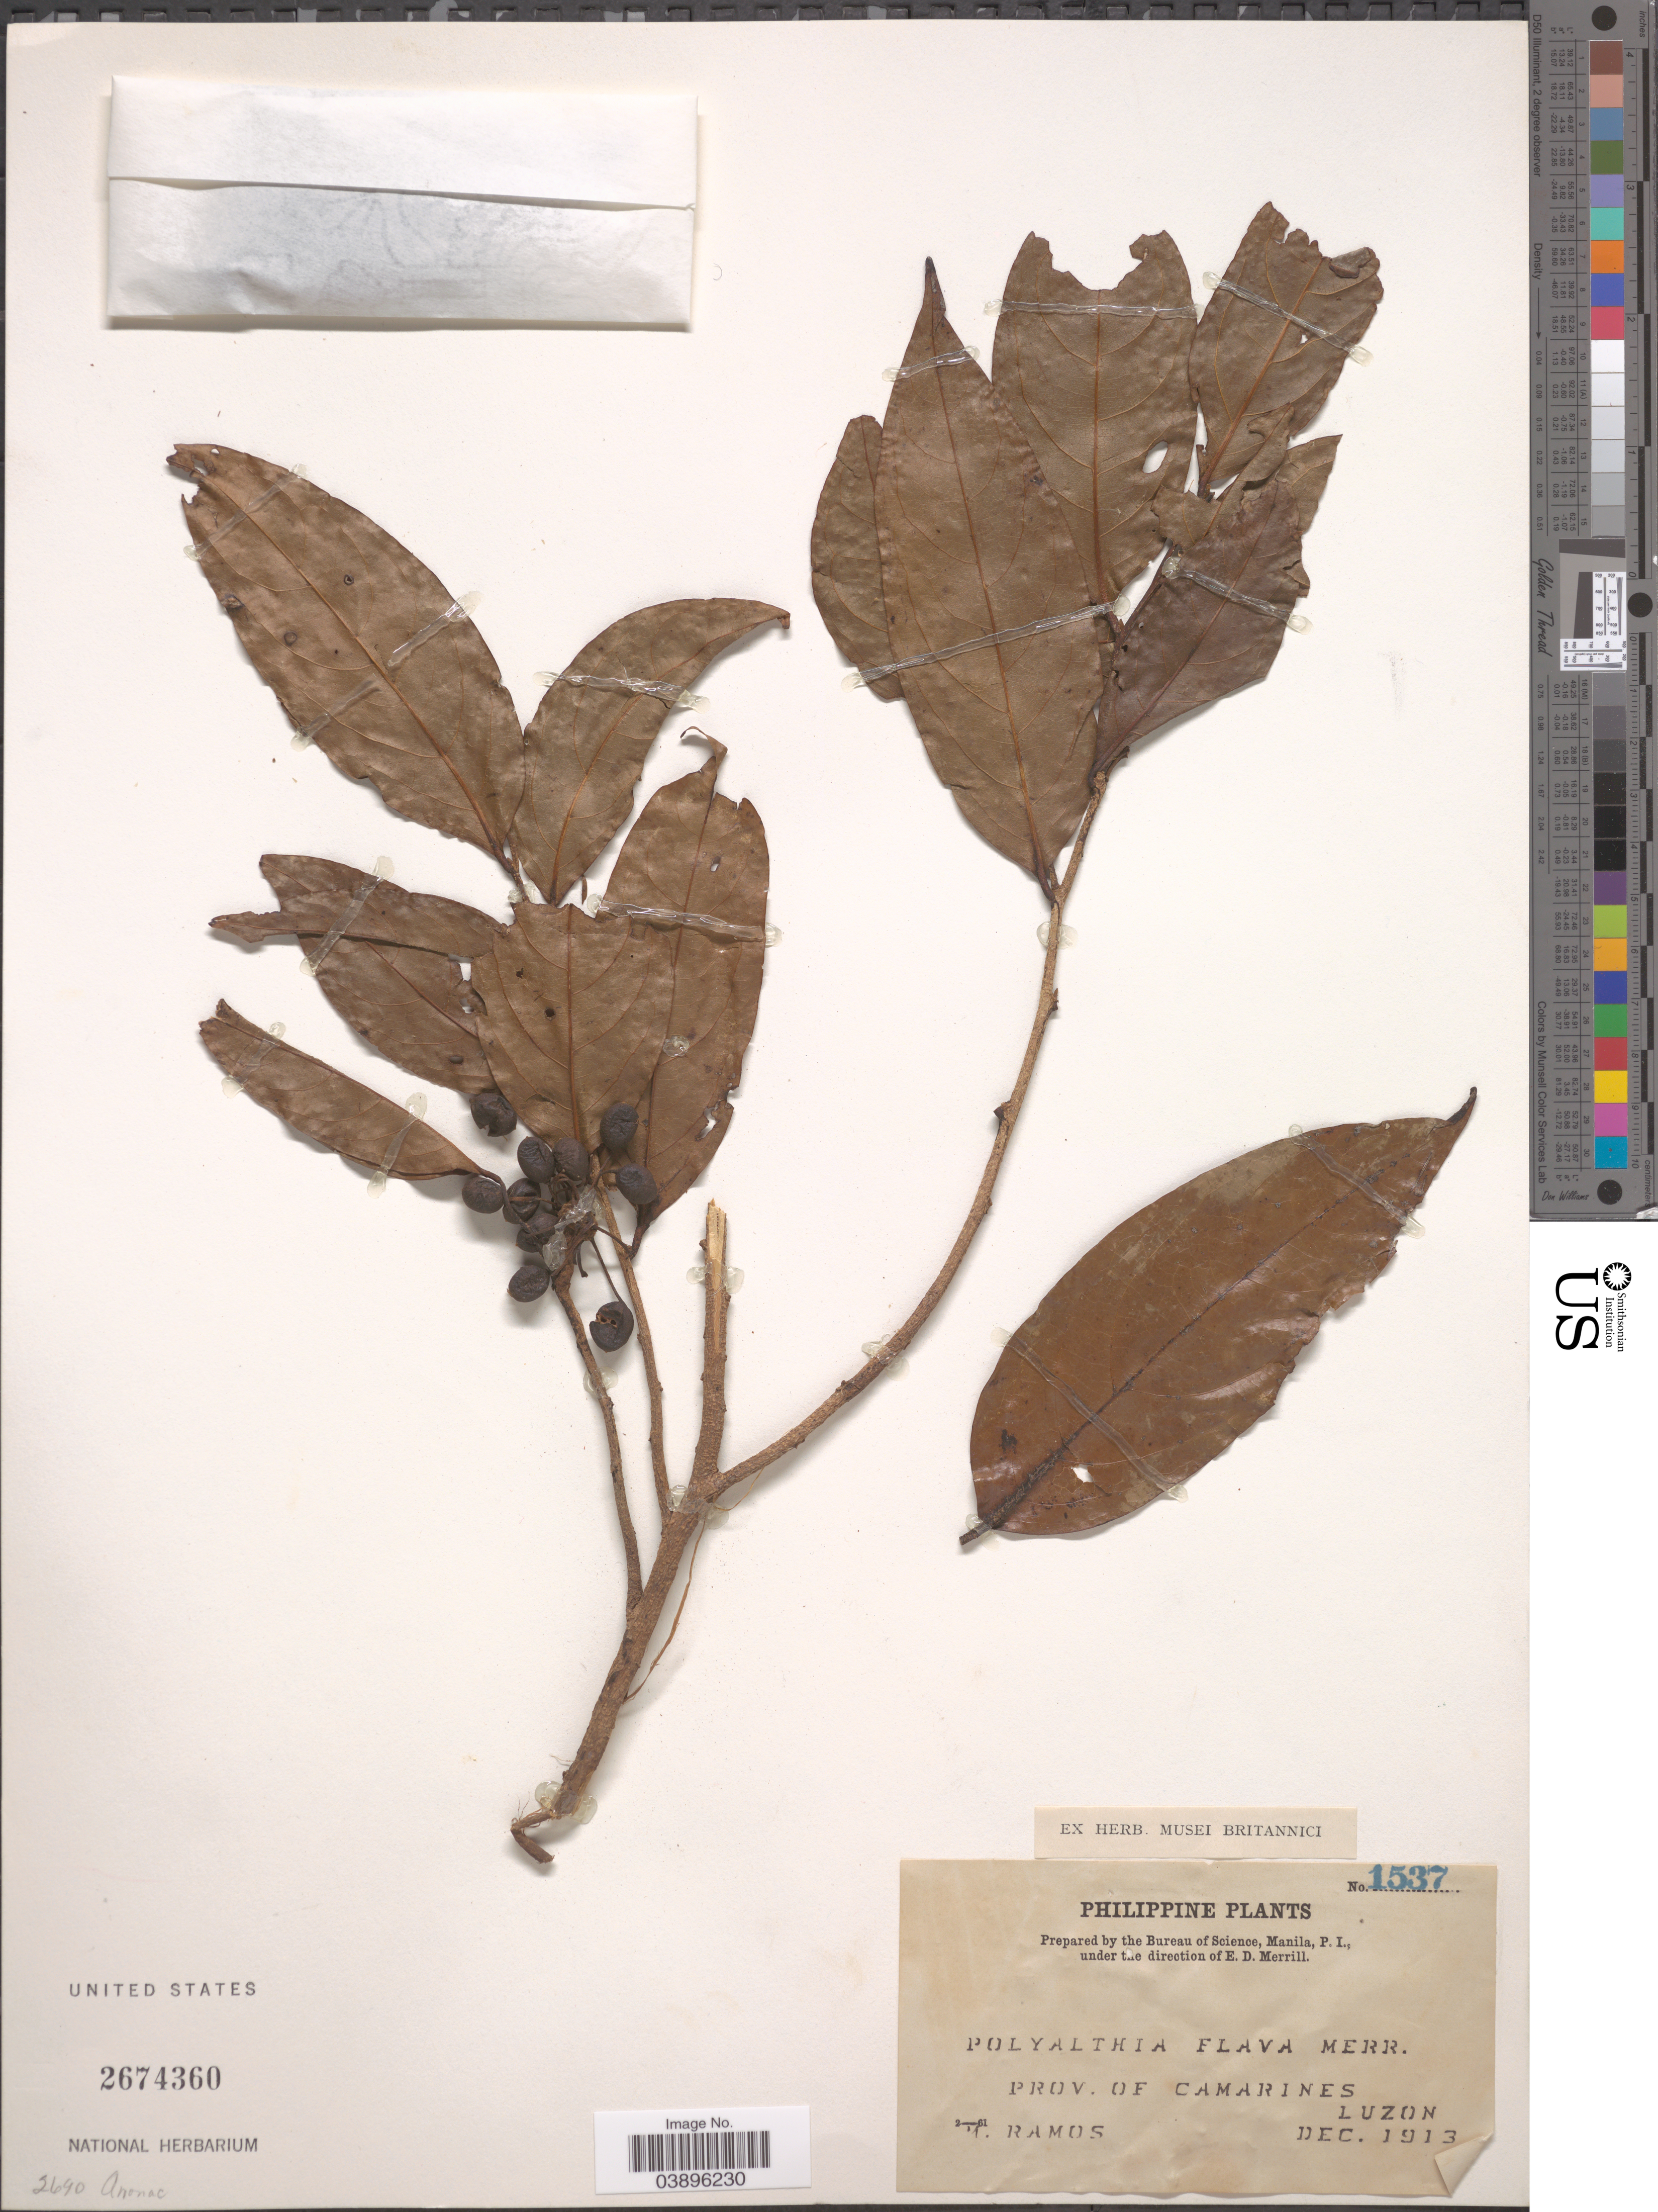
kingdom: Plantae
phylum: Tracheophyta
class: Magnoliopsida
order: Magnoliales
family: Annonaceae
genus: Polyalthia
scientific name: Polyalthia flava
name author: Merr.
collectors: M. Ramos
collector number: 1537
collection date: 1913-12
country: Philippines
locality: Prov. of Camarines. Luzon.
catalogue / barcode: US 2674360